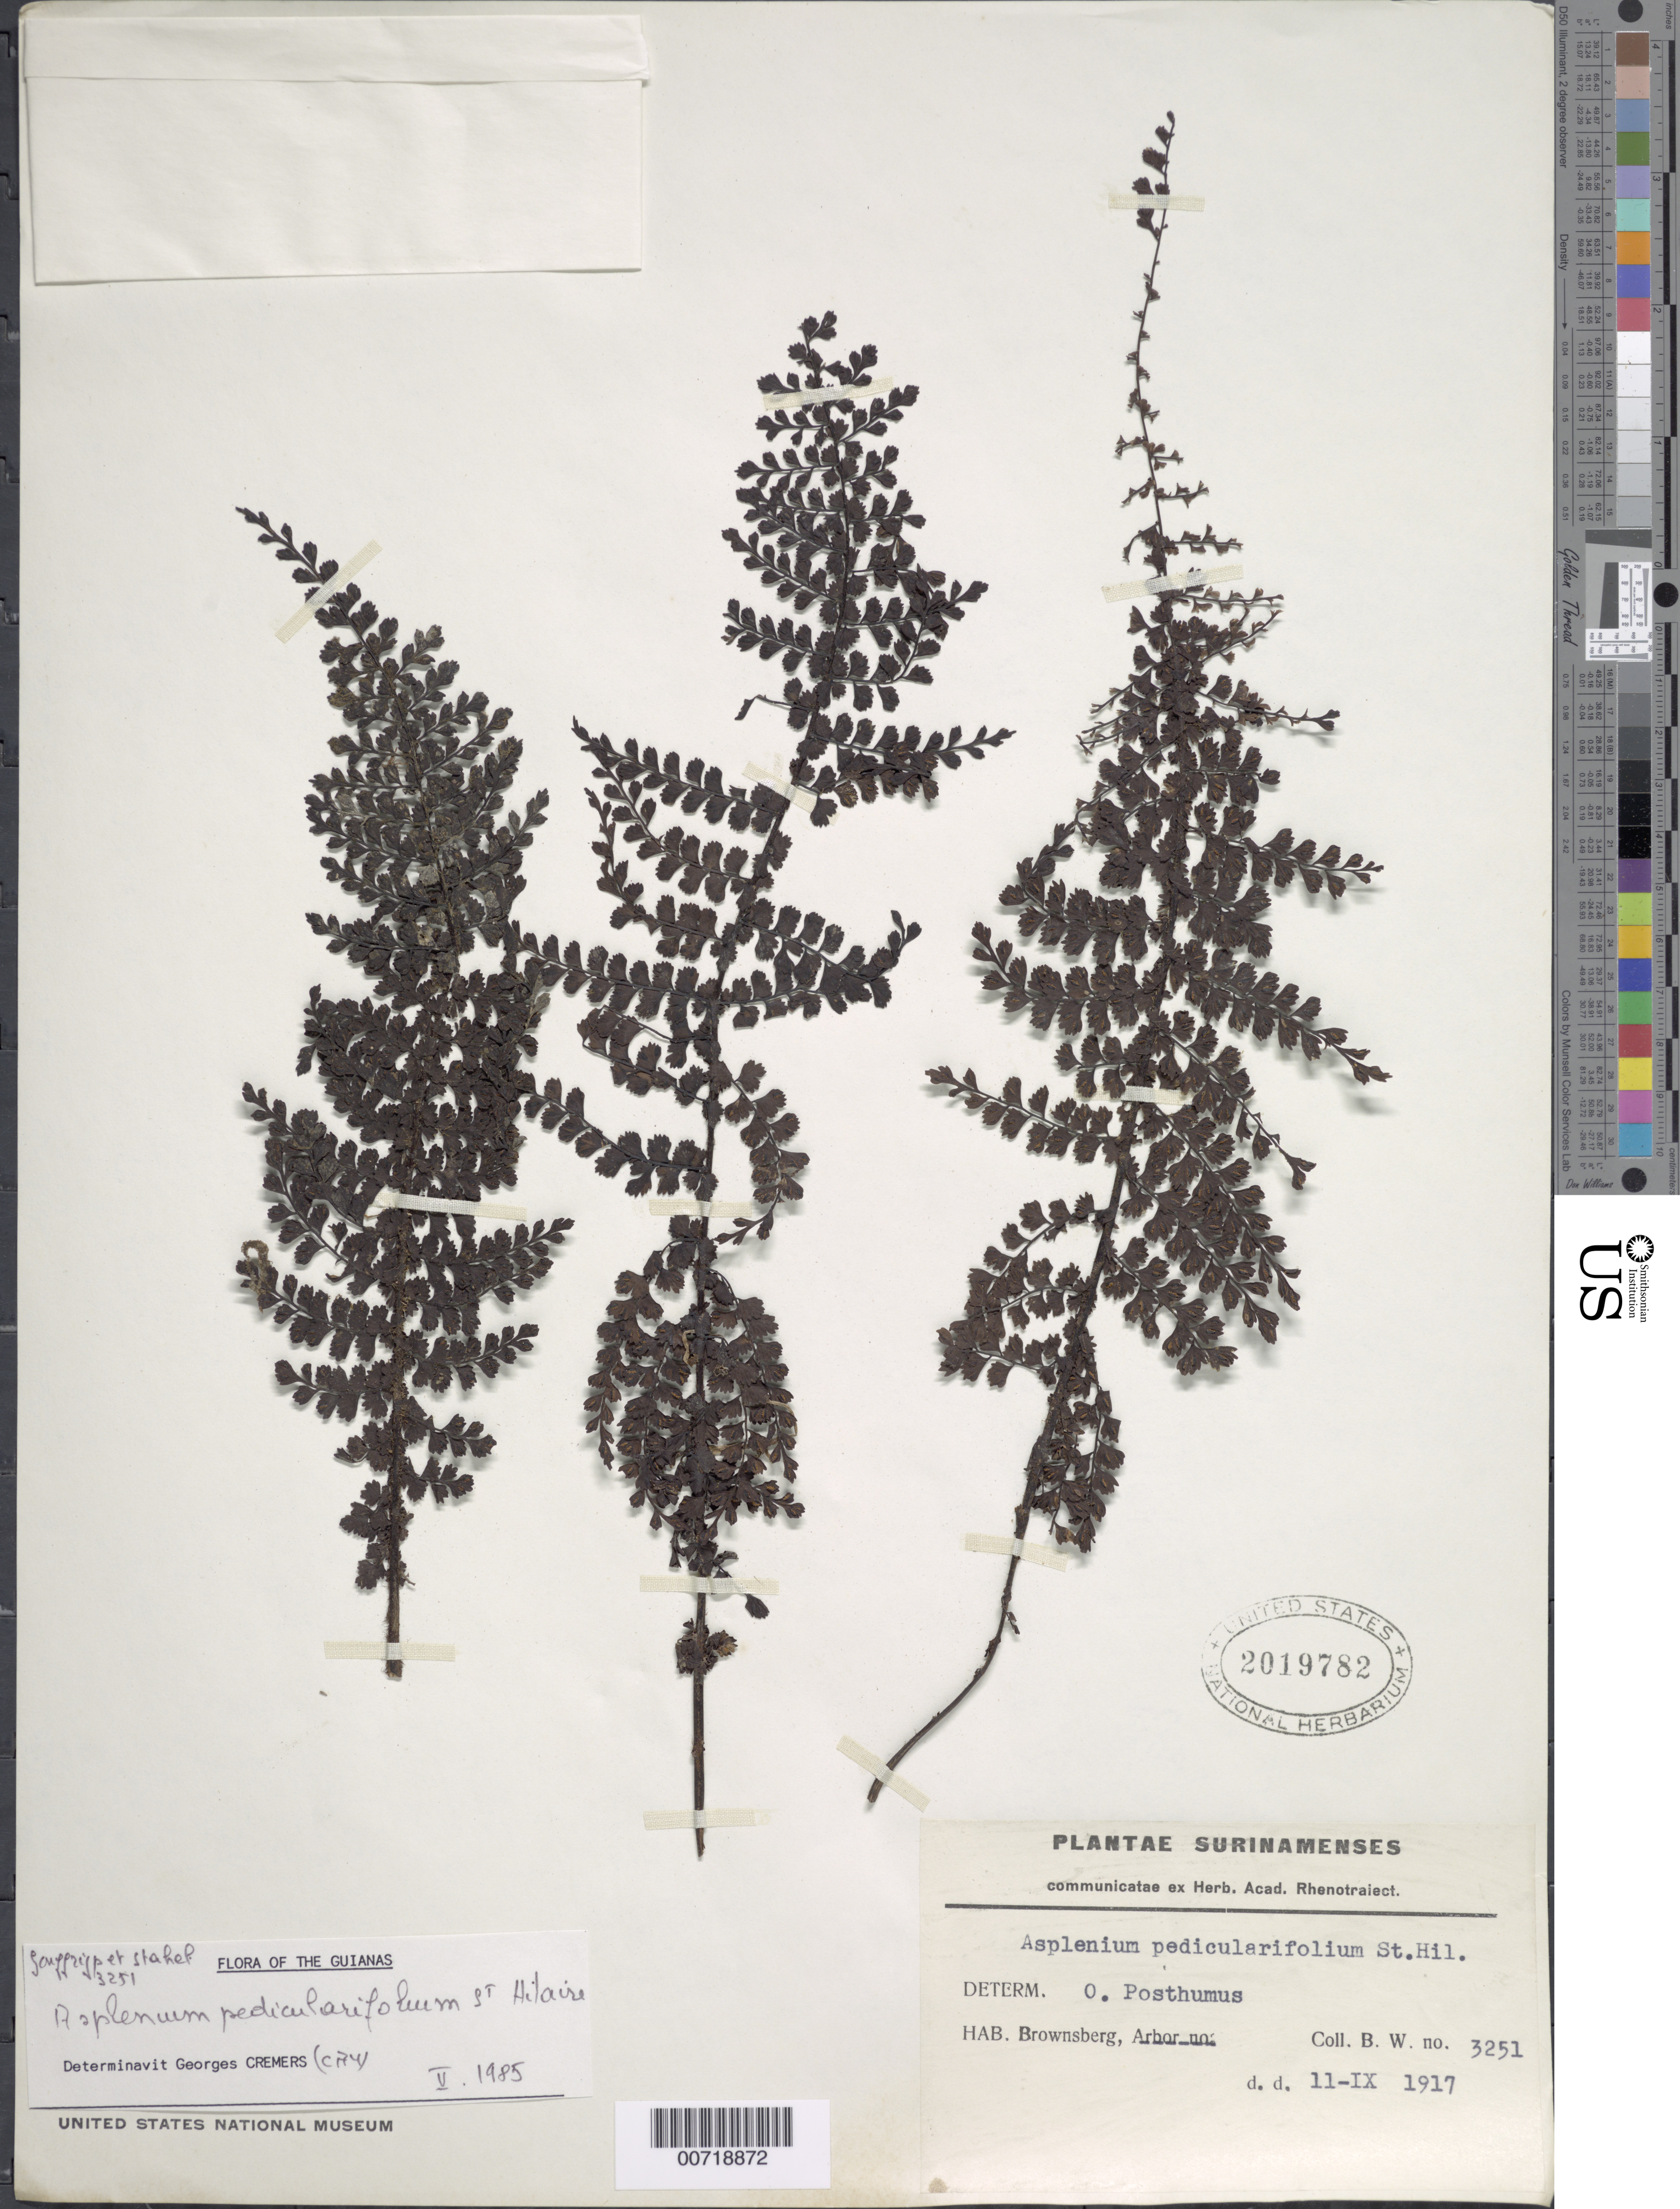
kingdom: Plantae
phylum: Tracheophyta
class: Polypodiopsida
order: Polypodiales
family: Aspleniaceae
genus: Asplenium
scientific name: Asplenium pedicularifolium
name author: A. St.-Hil.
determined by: Cremers, Georges A.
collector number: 3251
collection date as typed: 11-Sep-17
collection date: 1917-09-11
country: Suriname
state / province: Brokopondo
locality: Brownsberg, Forest Reserve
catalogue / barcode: US 2019782